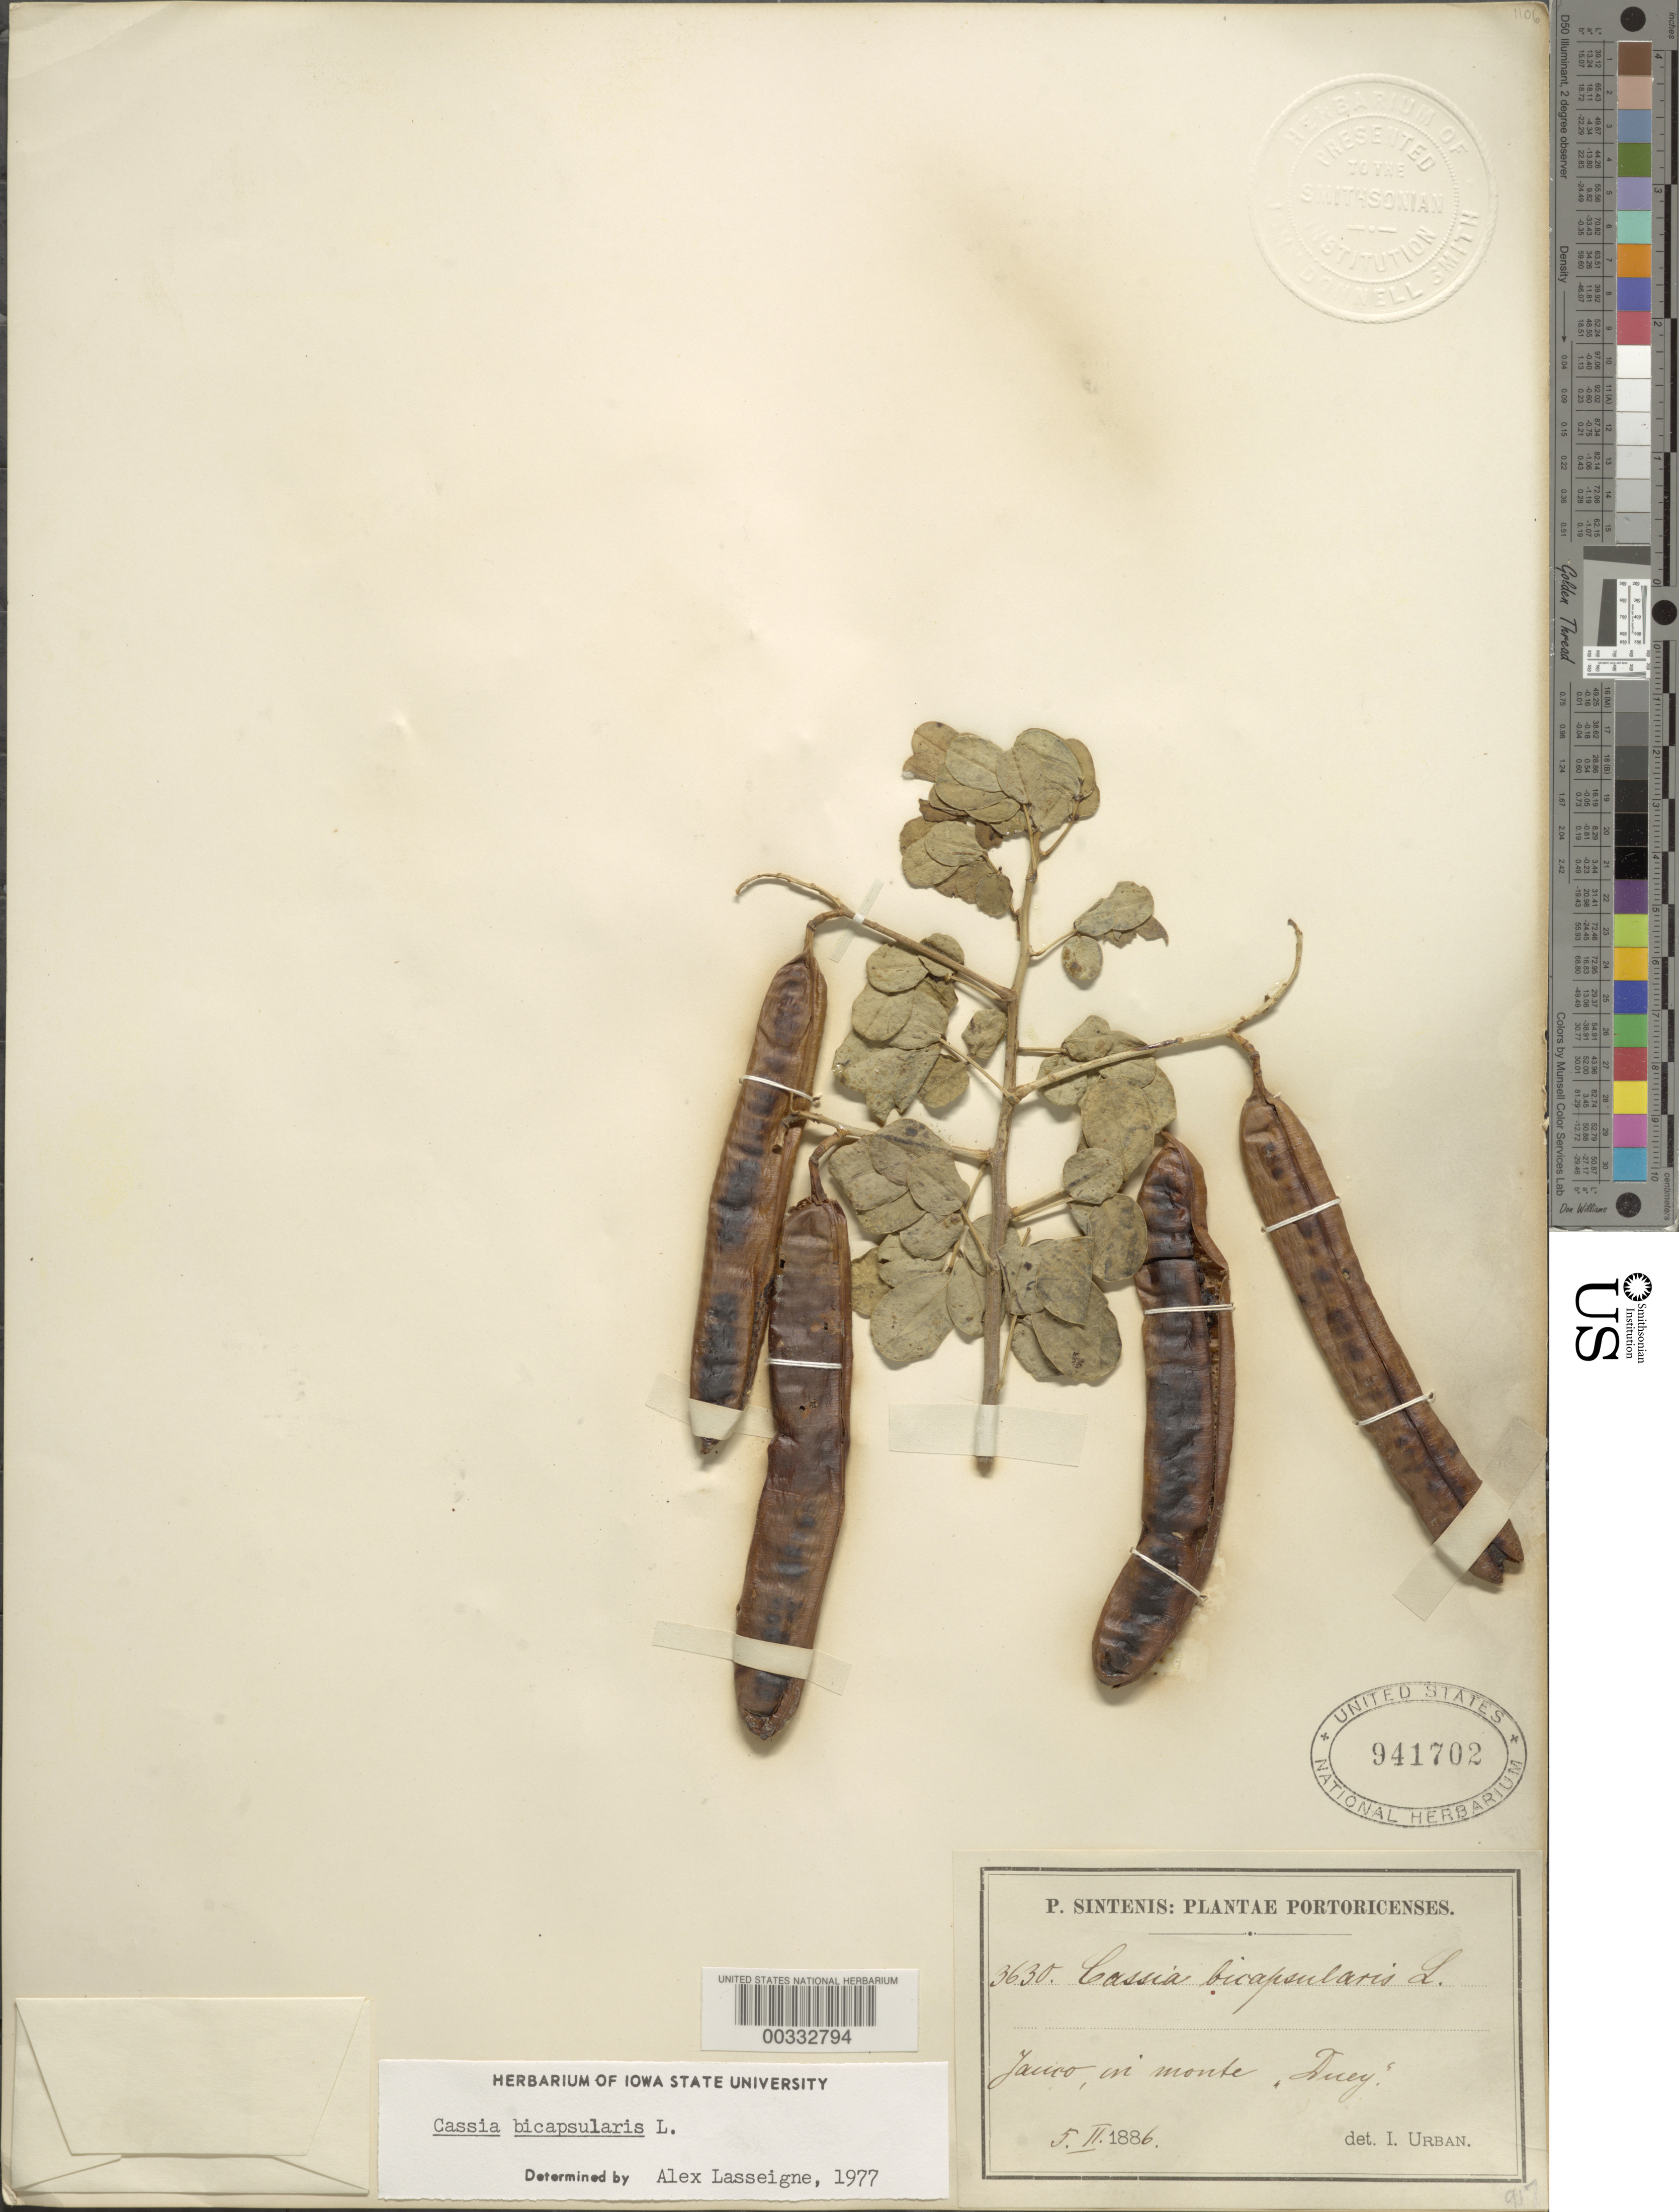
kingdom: Plantae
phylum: Tracheophyta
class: Magnoliopsida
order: Fabales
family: Fabaceae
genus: Senna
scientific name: Senna bicapsularis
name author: (L.) Roxb.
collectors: P. Sintenis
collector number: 3630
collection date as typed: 05 Feb 1886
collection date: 1886-02-05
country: Puerto Rico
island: Greater Antilles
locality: Yauco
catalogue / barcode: US 941702